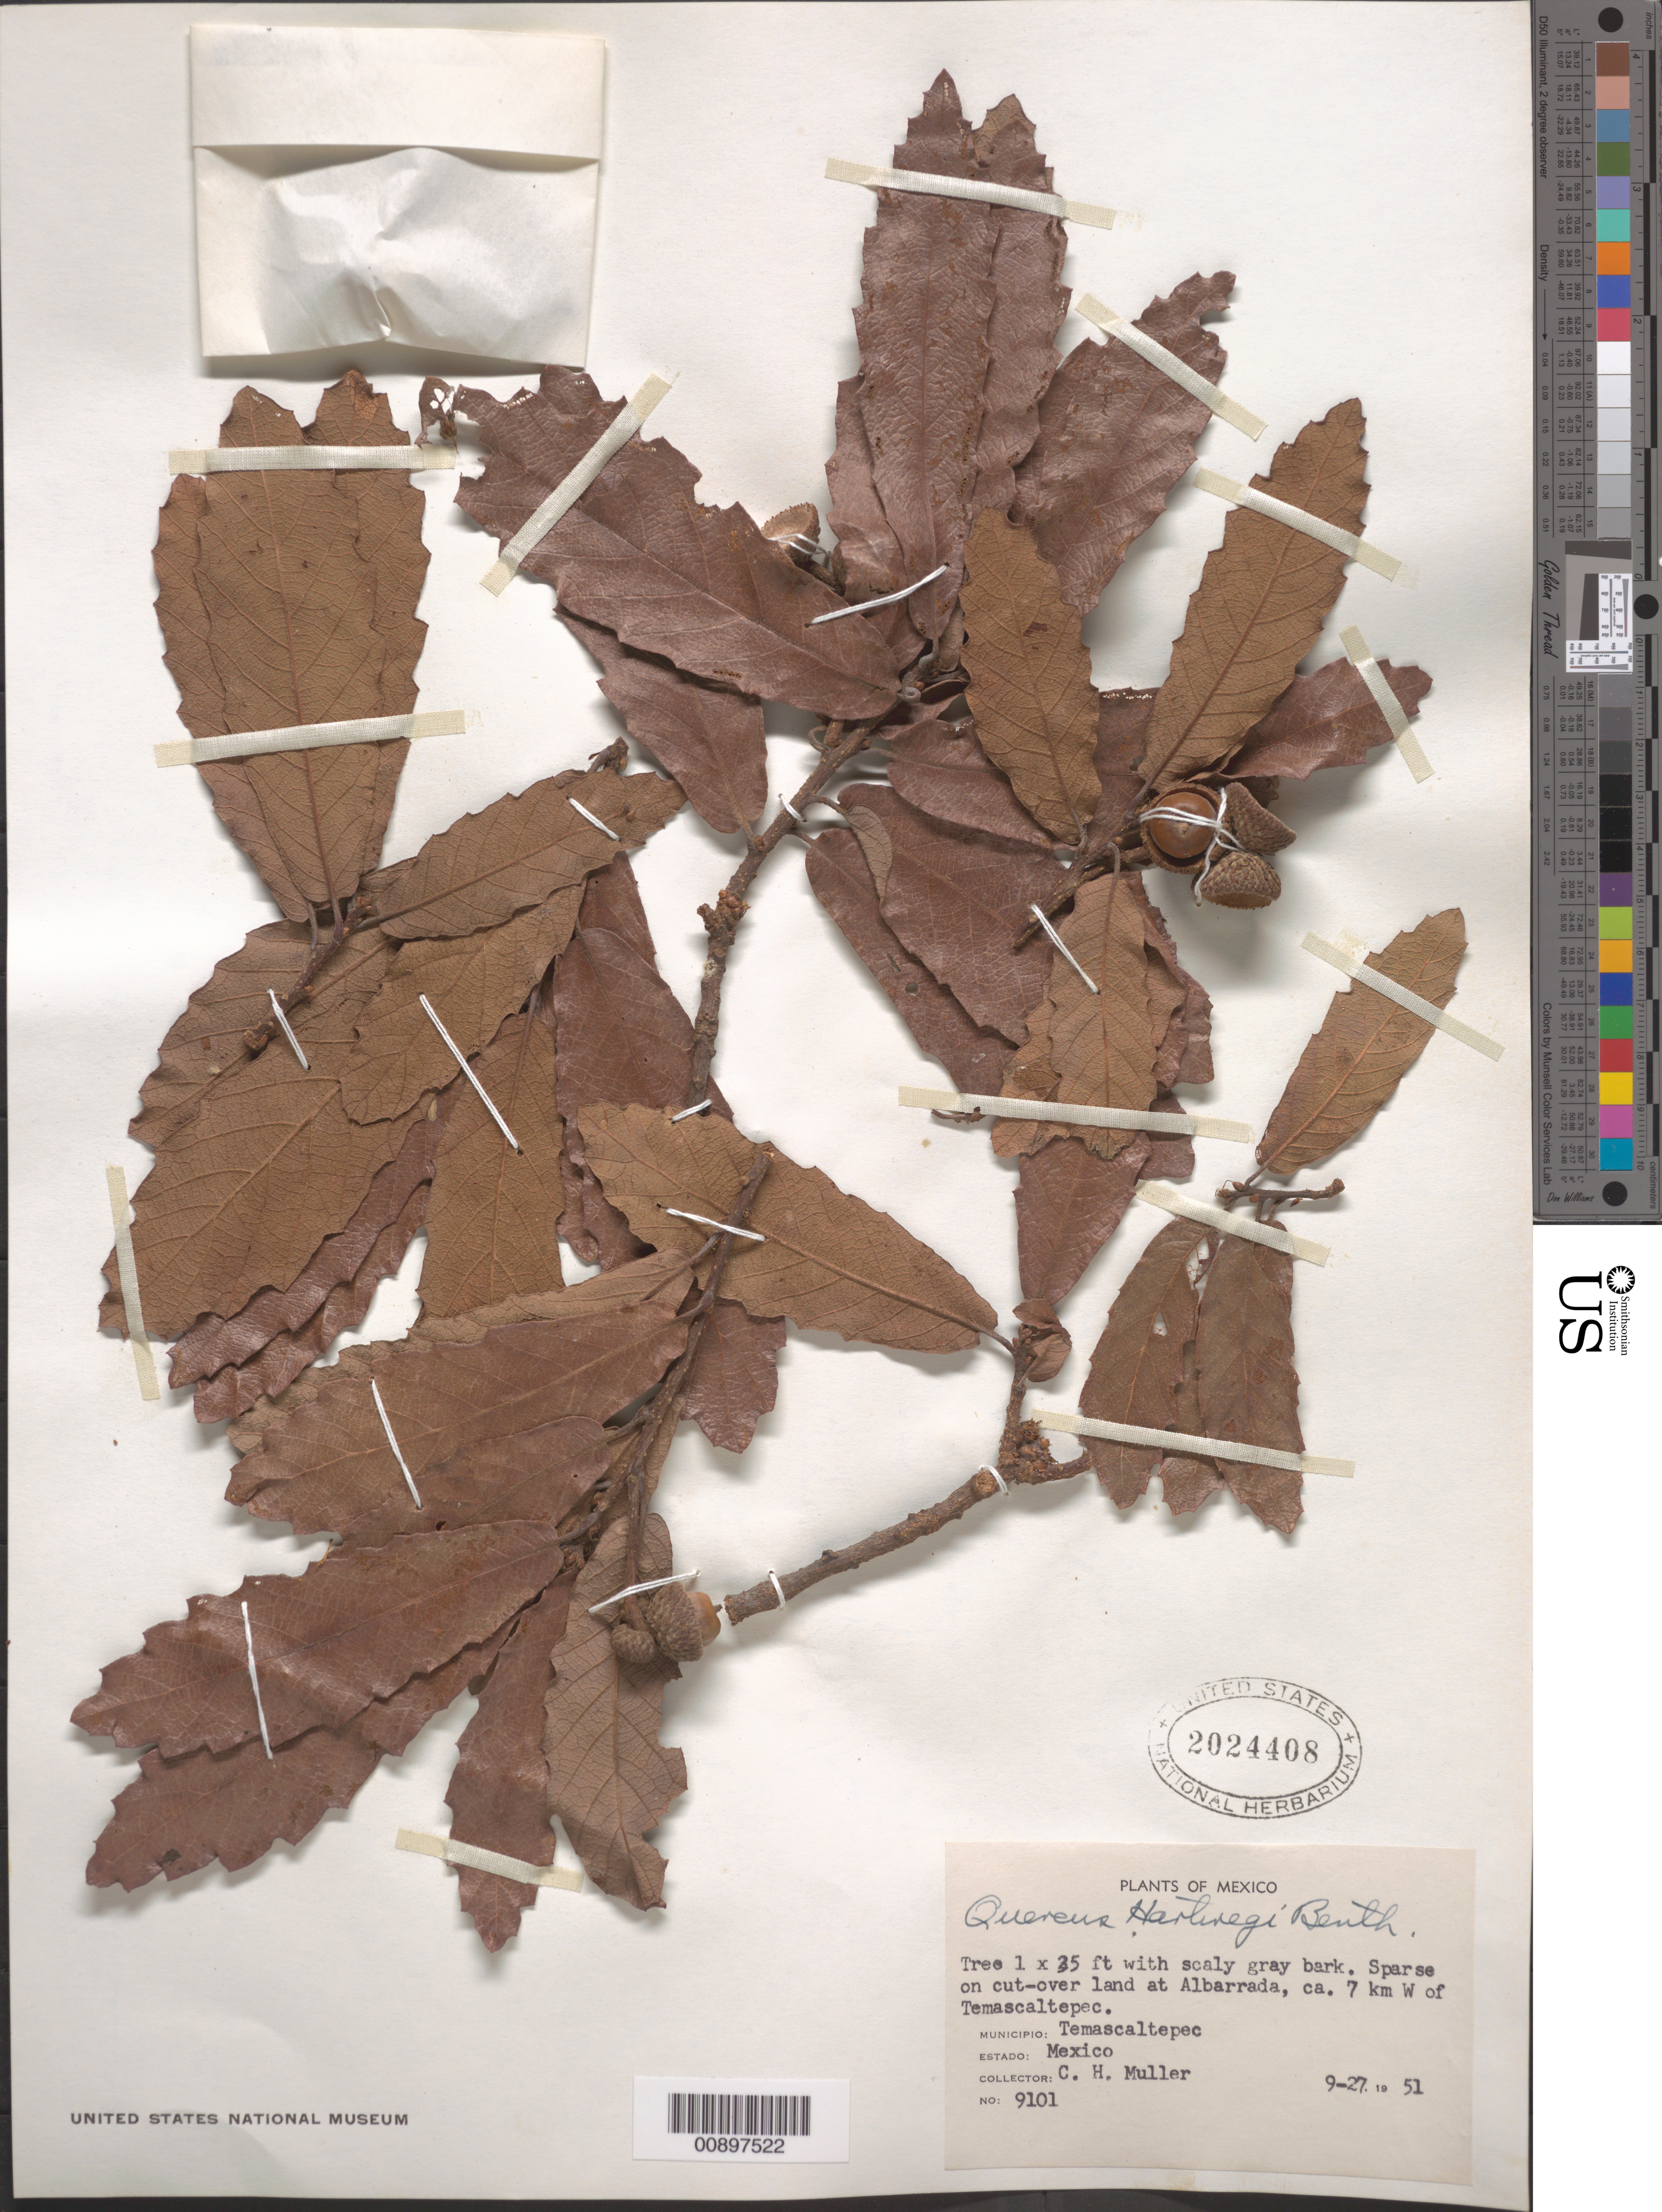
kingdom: Plantae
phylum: Tracheophyta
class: Magnoliopsida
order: Fagales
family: Fagaceae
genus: Quercus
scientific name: Quercus hartwegii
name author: Benth.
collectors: C. H. Muller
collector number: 9101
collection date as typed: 27 Sep 1951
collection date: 1951-09-27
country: Mexico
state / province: México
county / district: Temascaltepec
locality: Albarrada, ca. 7 km. W of Temascaltepec, Municipio Temascaltepec, Estado de México.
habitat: On cut-over land.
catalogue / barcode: US 2024408